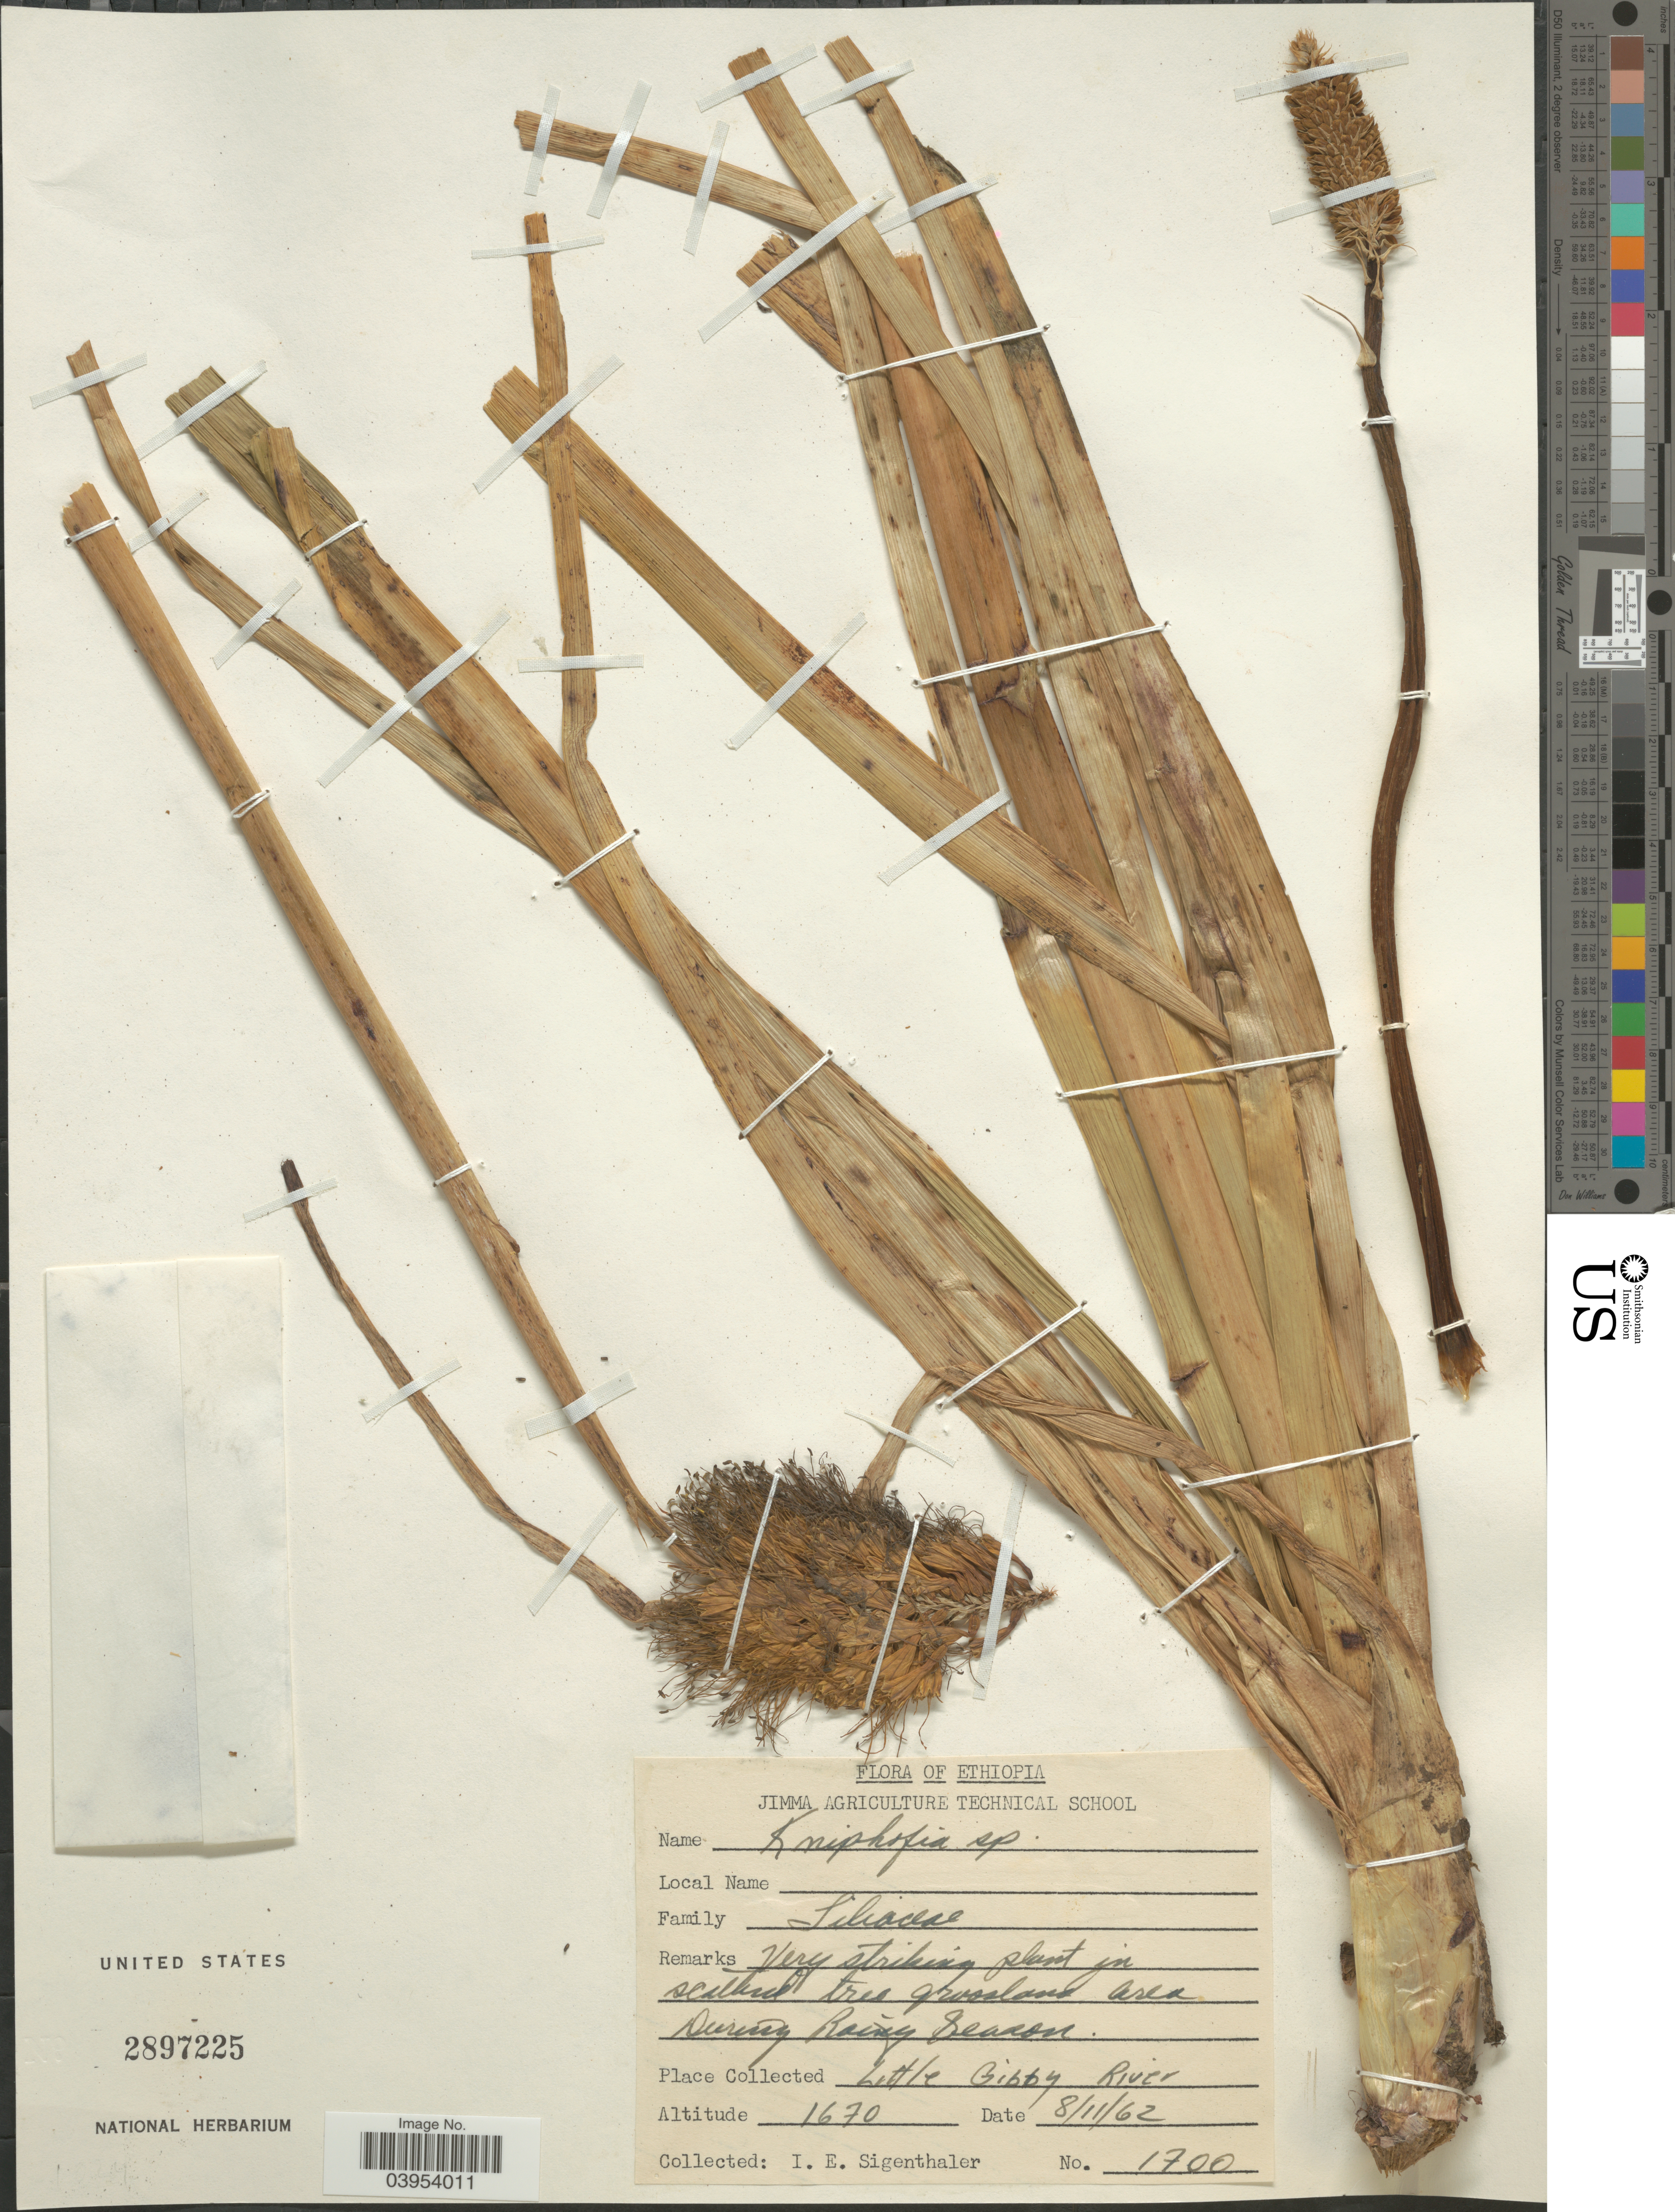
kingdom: Plantae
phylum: Tracheophyta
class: Liliopsida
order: Asparagales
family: Asphodelaceae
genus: Kniphofia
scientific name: Kniphofia sp.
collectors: I. Sigenthaler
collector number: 1700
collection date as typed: Transcribed d/m/y: 8/11/62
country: Ethiopia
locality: Little Gibby River.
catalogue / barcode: US 2897225